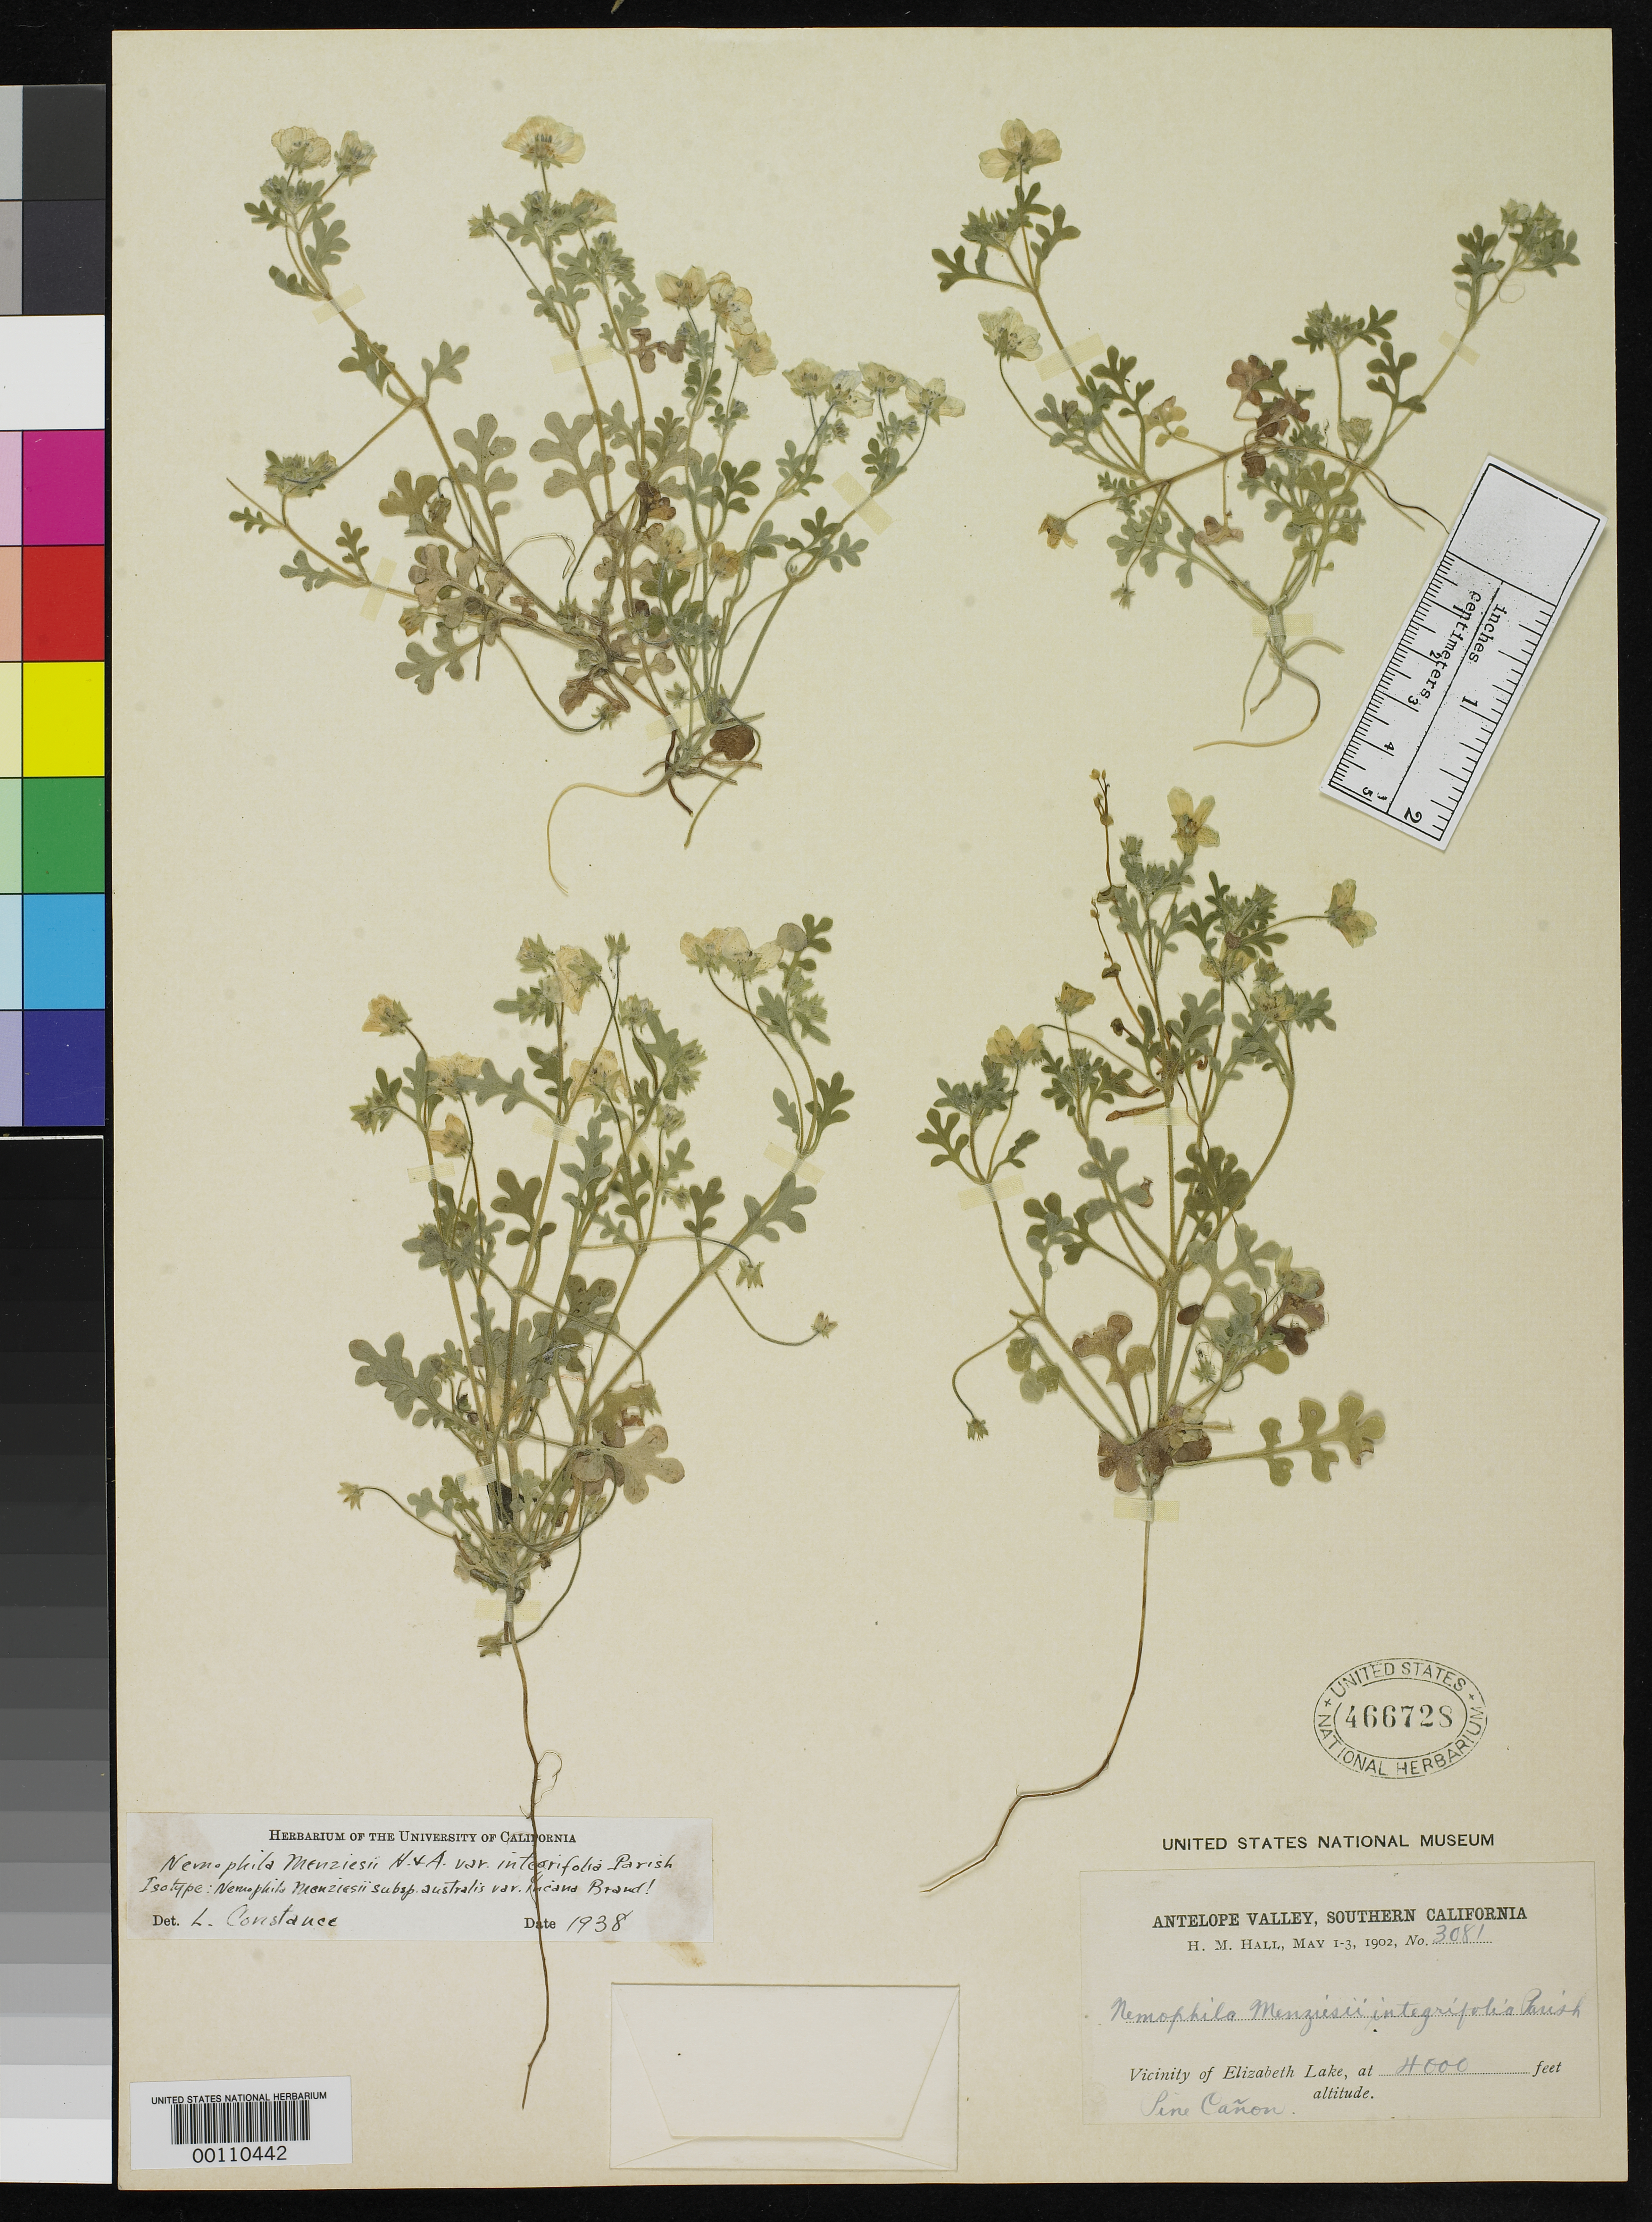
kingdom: Plantae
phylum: Tracheophyta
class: Magnoliopsida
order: Boraginales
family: Hydrophyllaceae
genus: Nemophila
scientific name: Nemophila menziesii subsp. australis var. incana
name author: Brand in Engl.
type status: Isotype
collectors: H. M. Hall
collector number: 3081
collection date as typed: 01 May 1902 to 03 May 1902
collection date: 1902-05-01/1902-05-03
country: United States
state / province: California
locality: Antelope Valley, Line Canyon, near Elizabeth Lake.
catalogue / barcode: US 466728